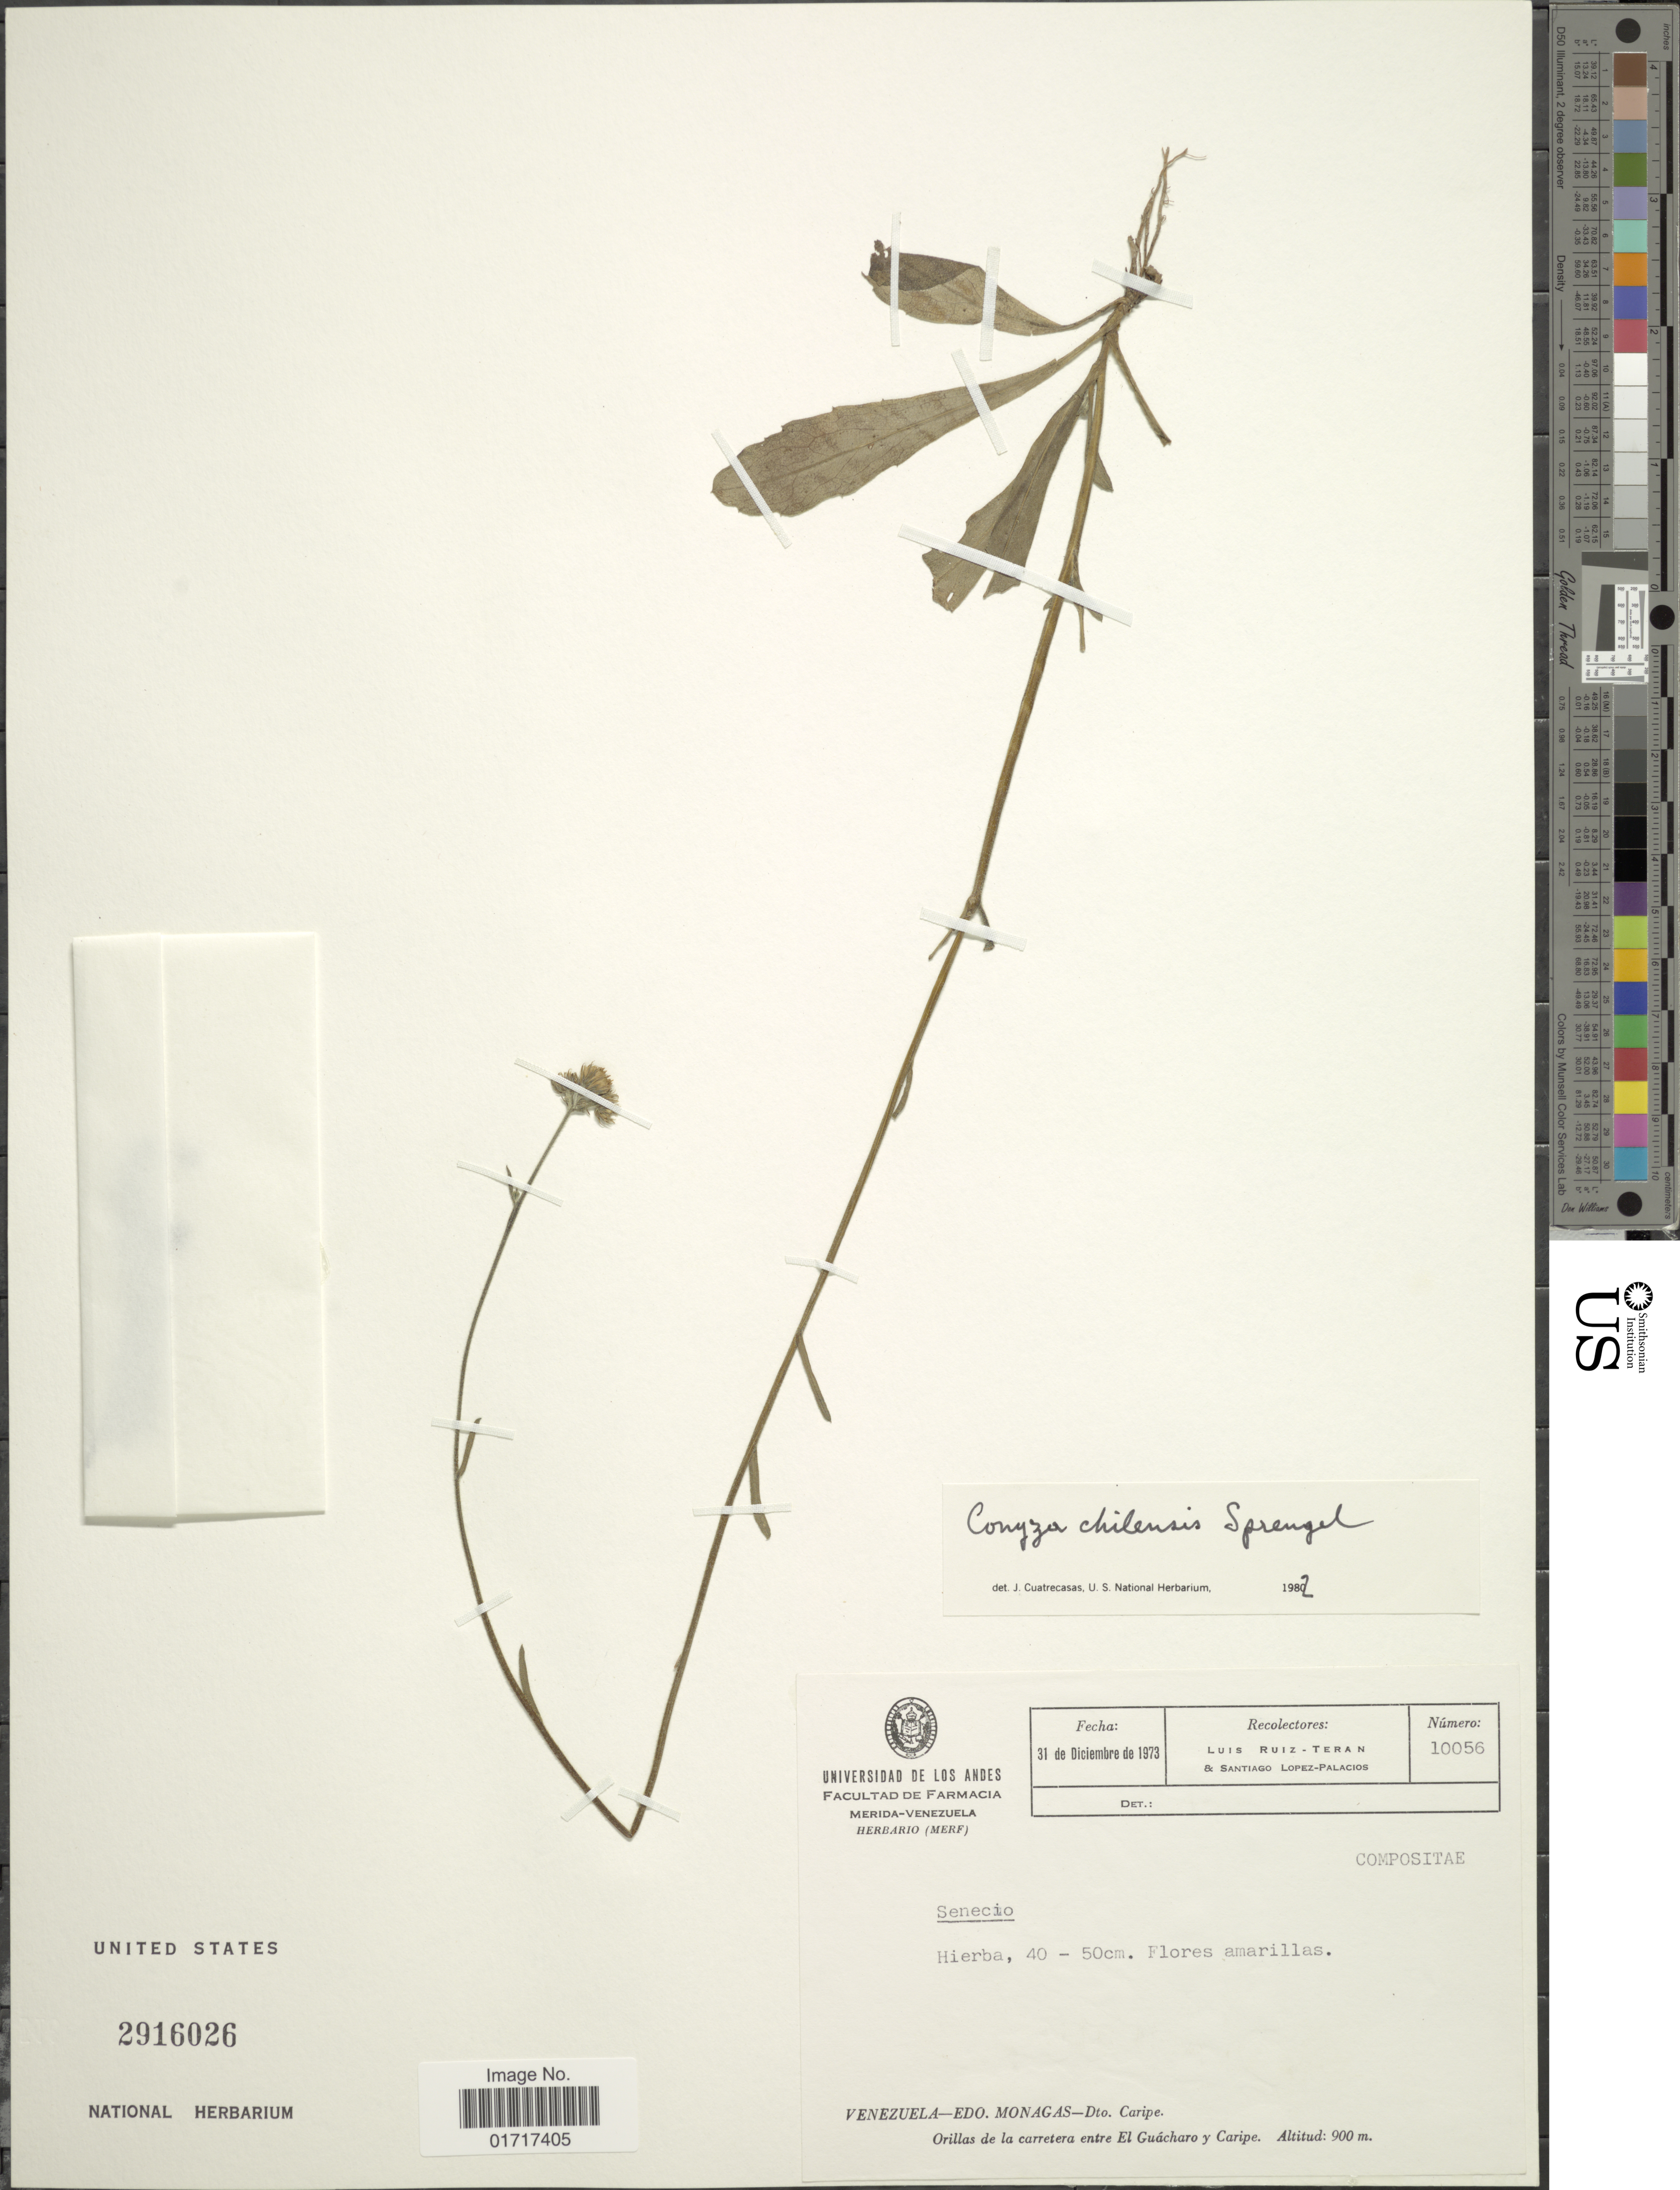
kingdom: Plantae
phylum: Tracheophyta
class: Magnoliopsida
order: Asterales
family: Asteraceae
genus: Conyza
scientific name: Conyza primulaefolia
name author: (Lam.) Cuatrec. & Lourteig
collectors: L. E. Ruíz-Terán & S. López-Palacios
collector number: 10056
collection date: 1973-12-31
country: Venezuela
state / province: Monagas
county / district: Caripe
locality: Venezuela - Edo. Monagas- Dto. Caripe. Orillas de la carretera El Guacharo y Caripe.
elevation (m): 900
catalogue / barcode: US 2916026